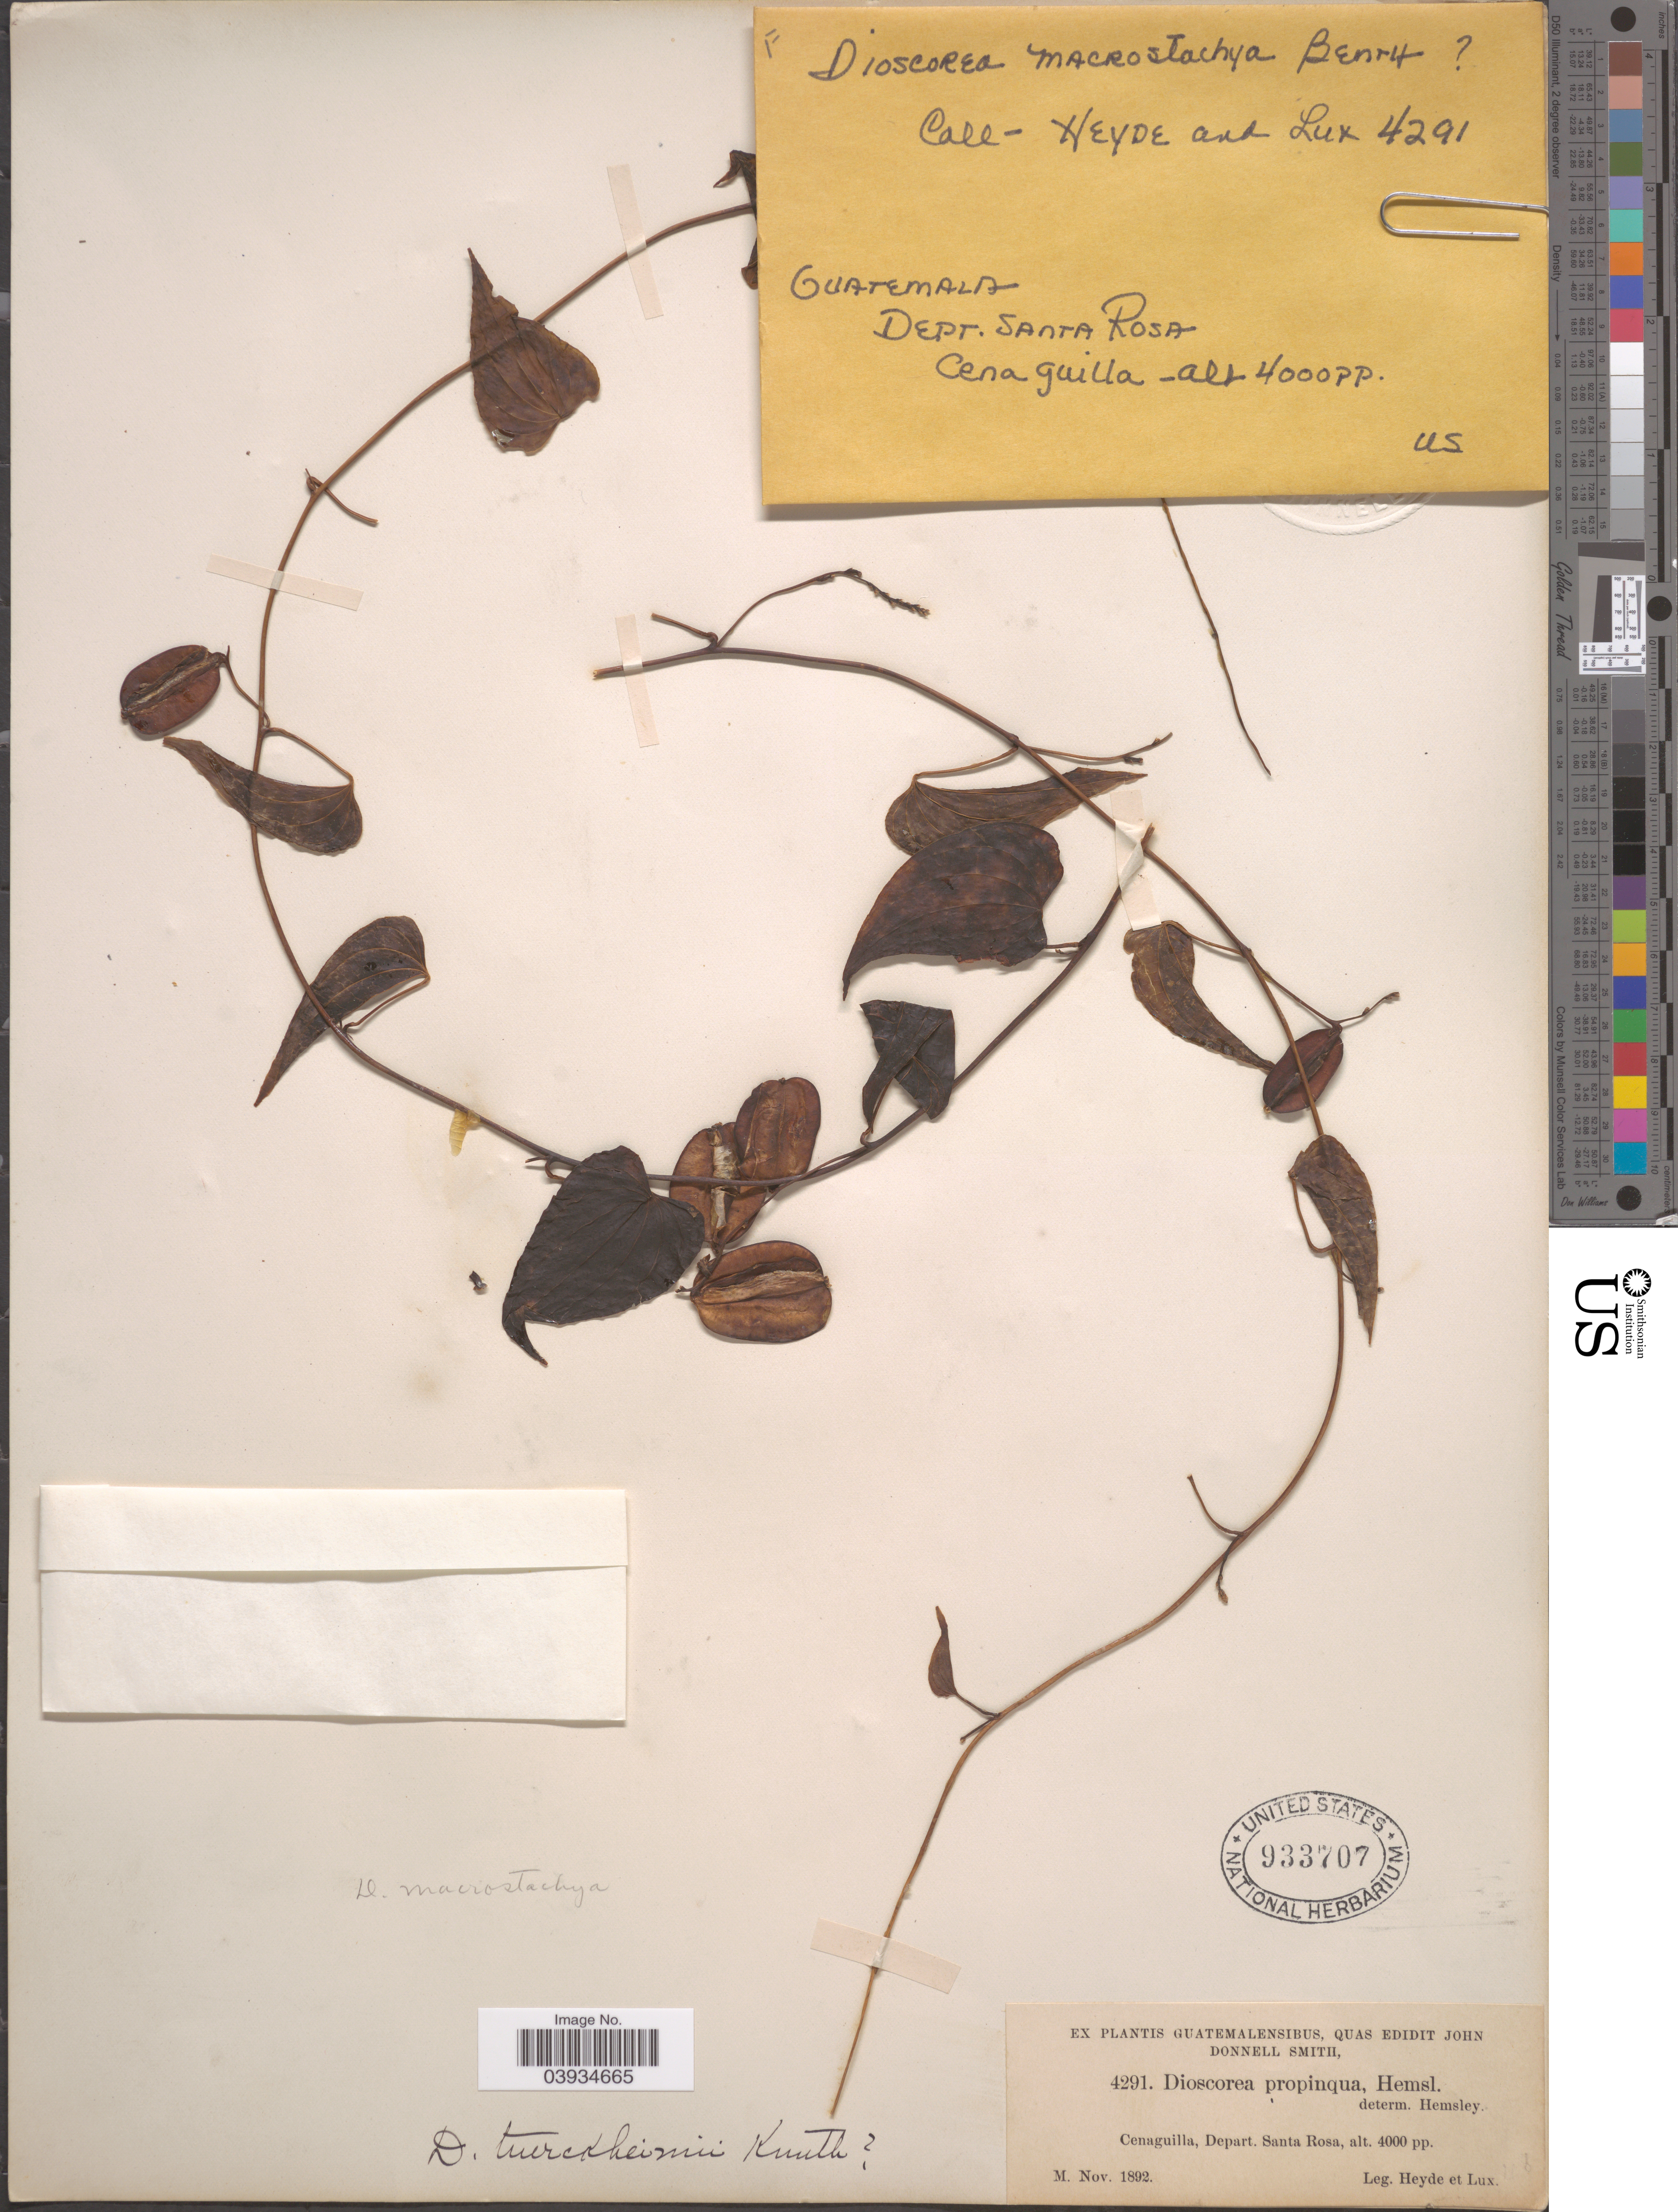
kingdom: Plantae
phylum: Tracheophyta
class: Liliopsida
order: Dioscoreales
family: Dioscoreaceae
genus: Dioscorea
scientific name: Dioscorea mexicana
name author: Scheidw.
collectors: Heyde & Lux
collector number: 4291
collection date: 1892-11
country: Guatemala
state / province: Santa Rosa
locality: Cenaguilla, Depart. Santa Rosa.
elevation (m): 1219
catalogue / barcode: US 933707